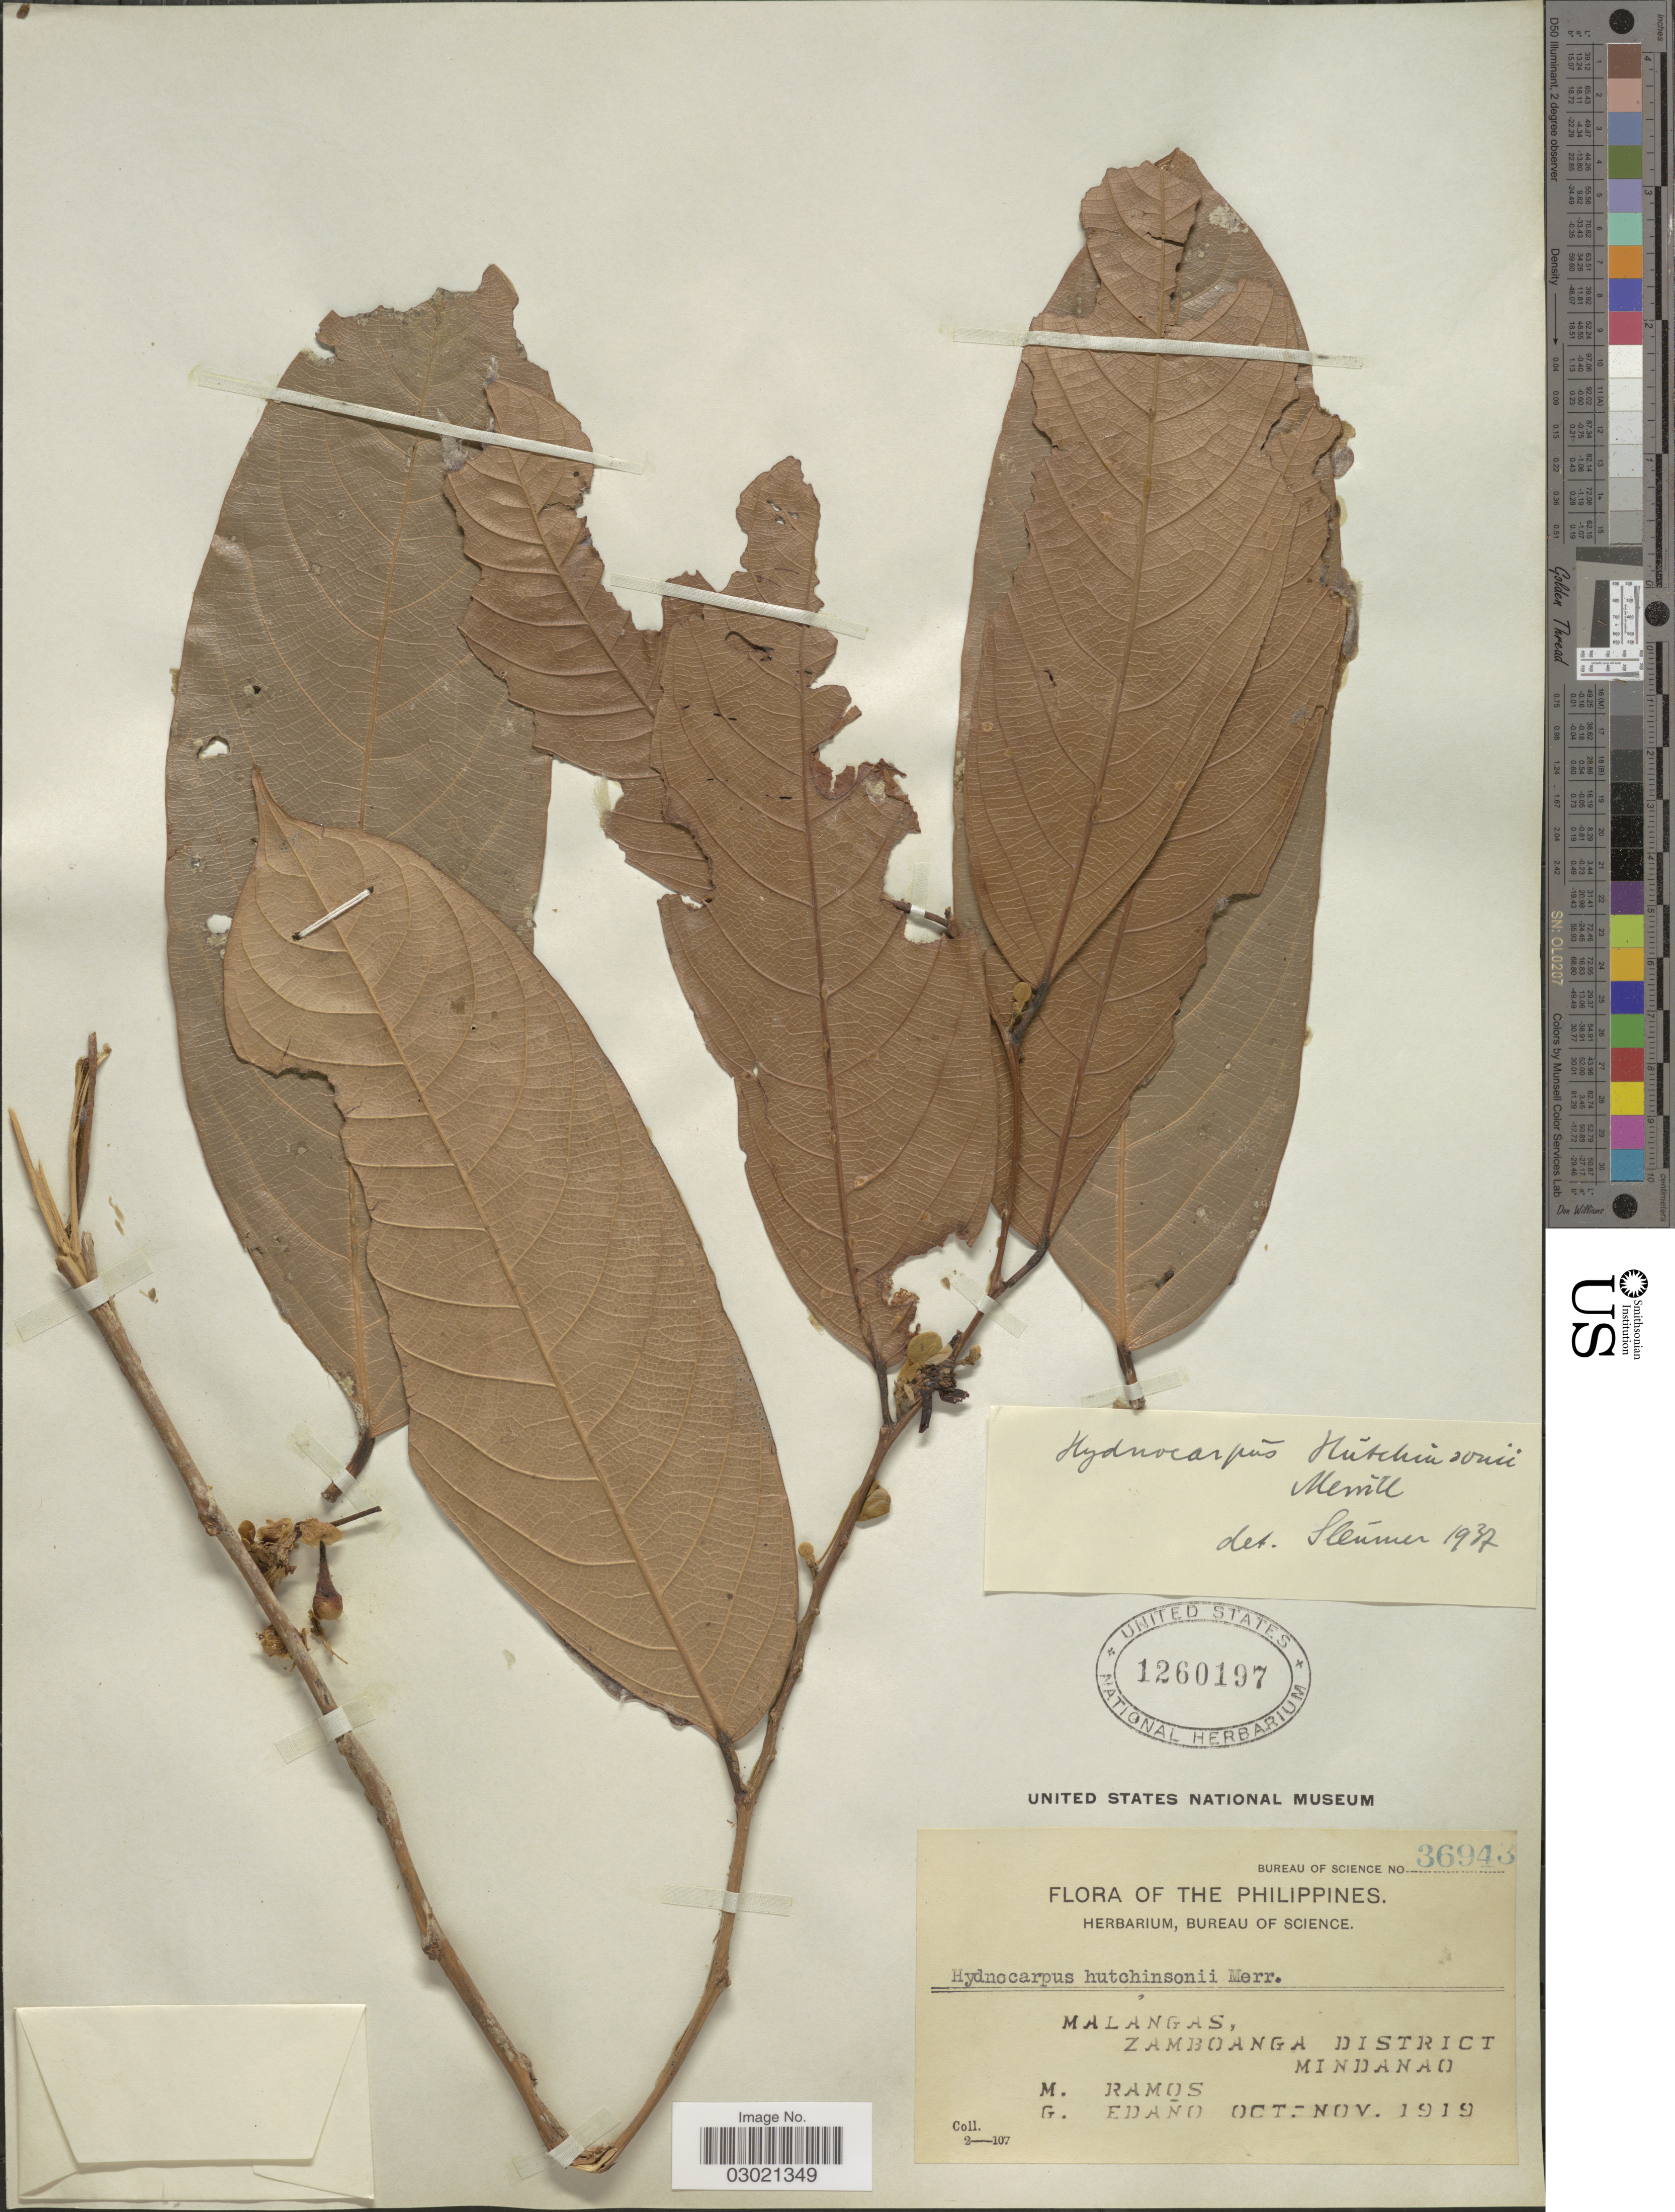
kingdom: Plantae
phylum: Tracheophyta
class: Magnoliopsida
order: Malpighiales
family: Achariaceae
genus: Hydnocarpus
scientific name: Hydnocarpus hutchinsonii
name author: Merr.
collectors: M. Ramos & G. Edaño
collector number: Bureau of Science 36943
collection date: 1919-10/1919-11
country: Philippines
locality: Malangas, Zamboanga District, Mindanao.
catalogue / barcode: US 1260197